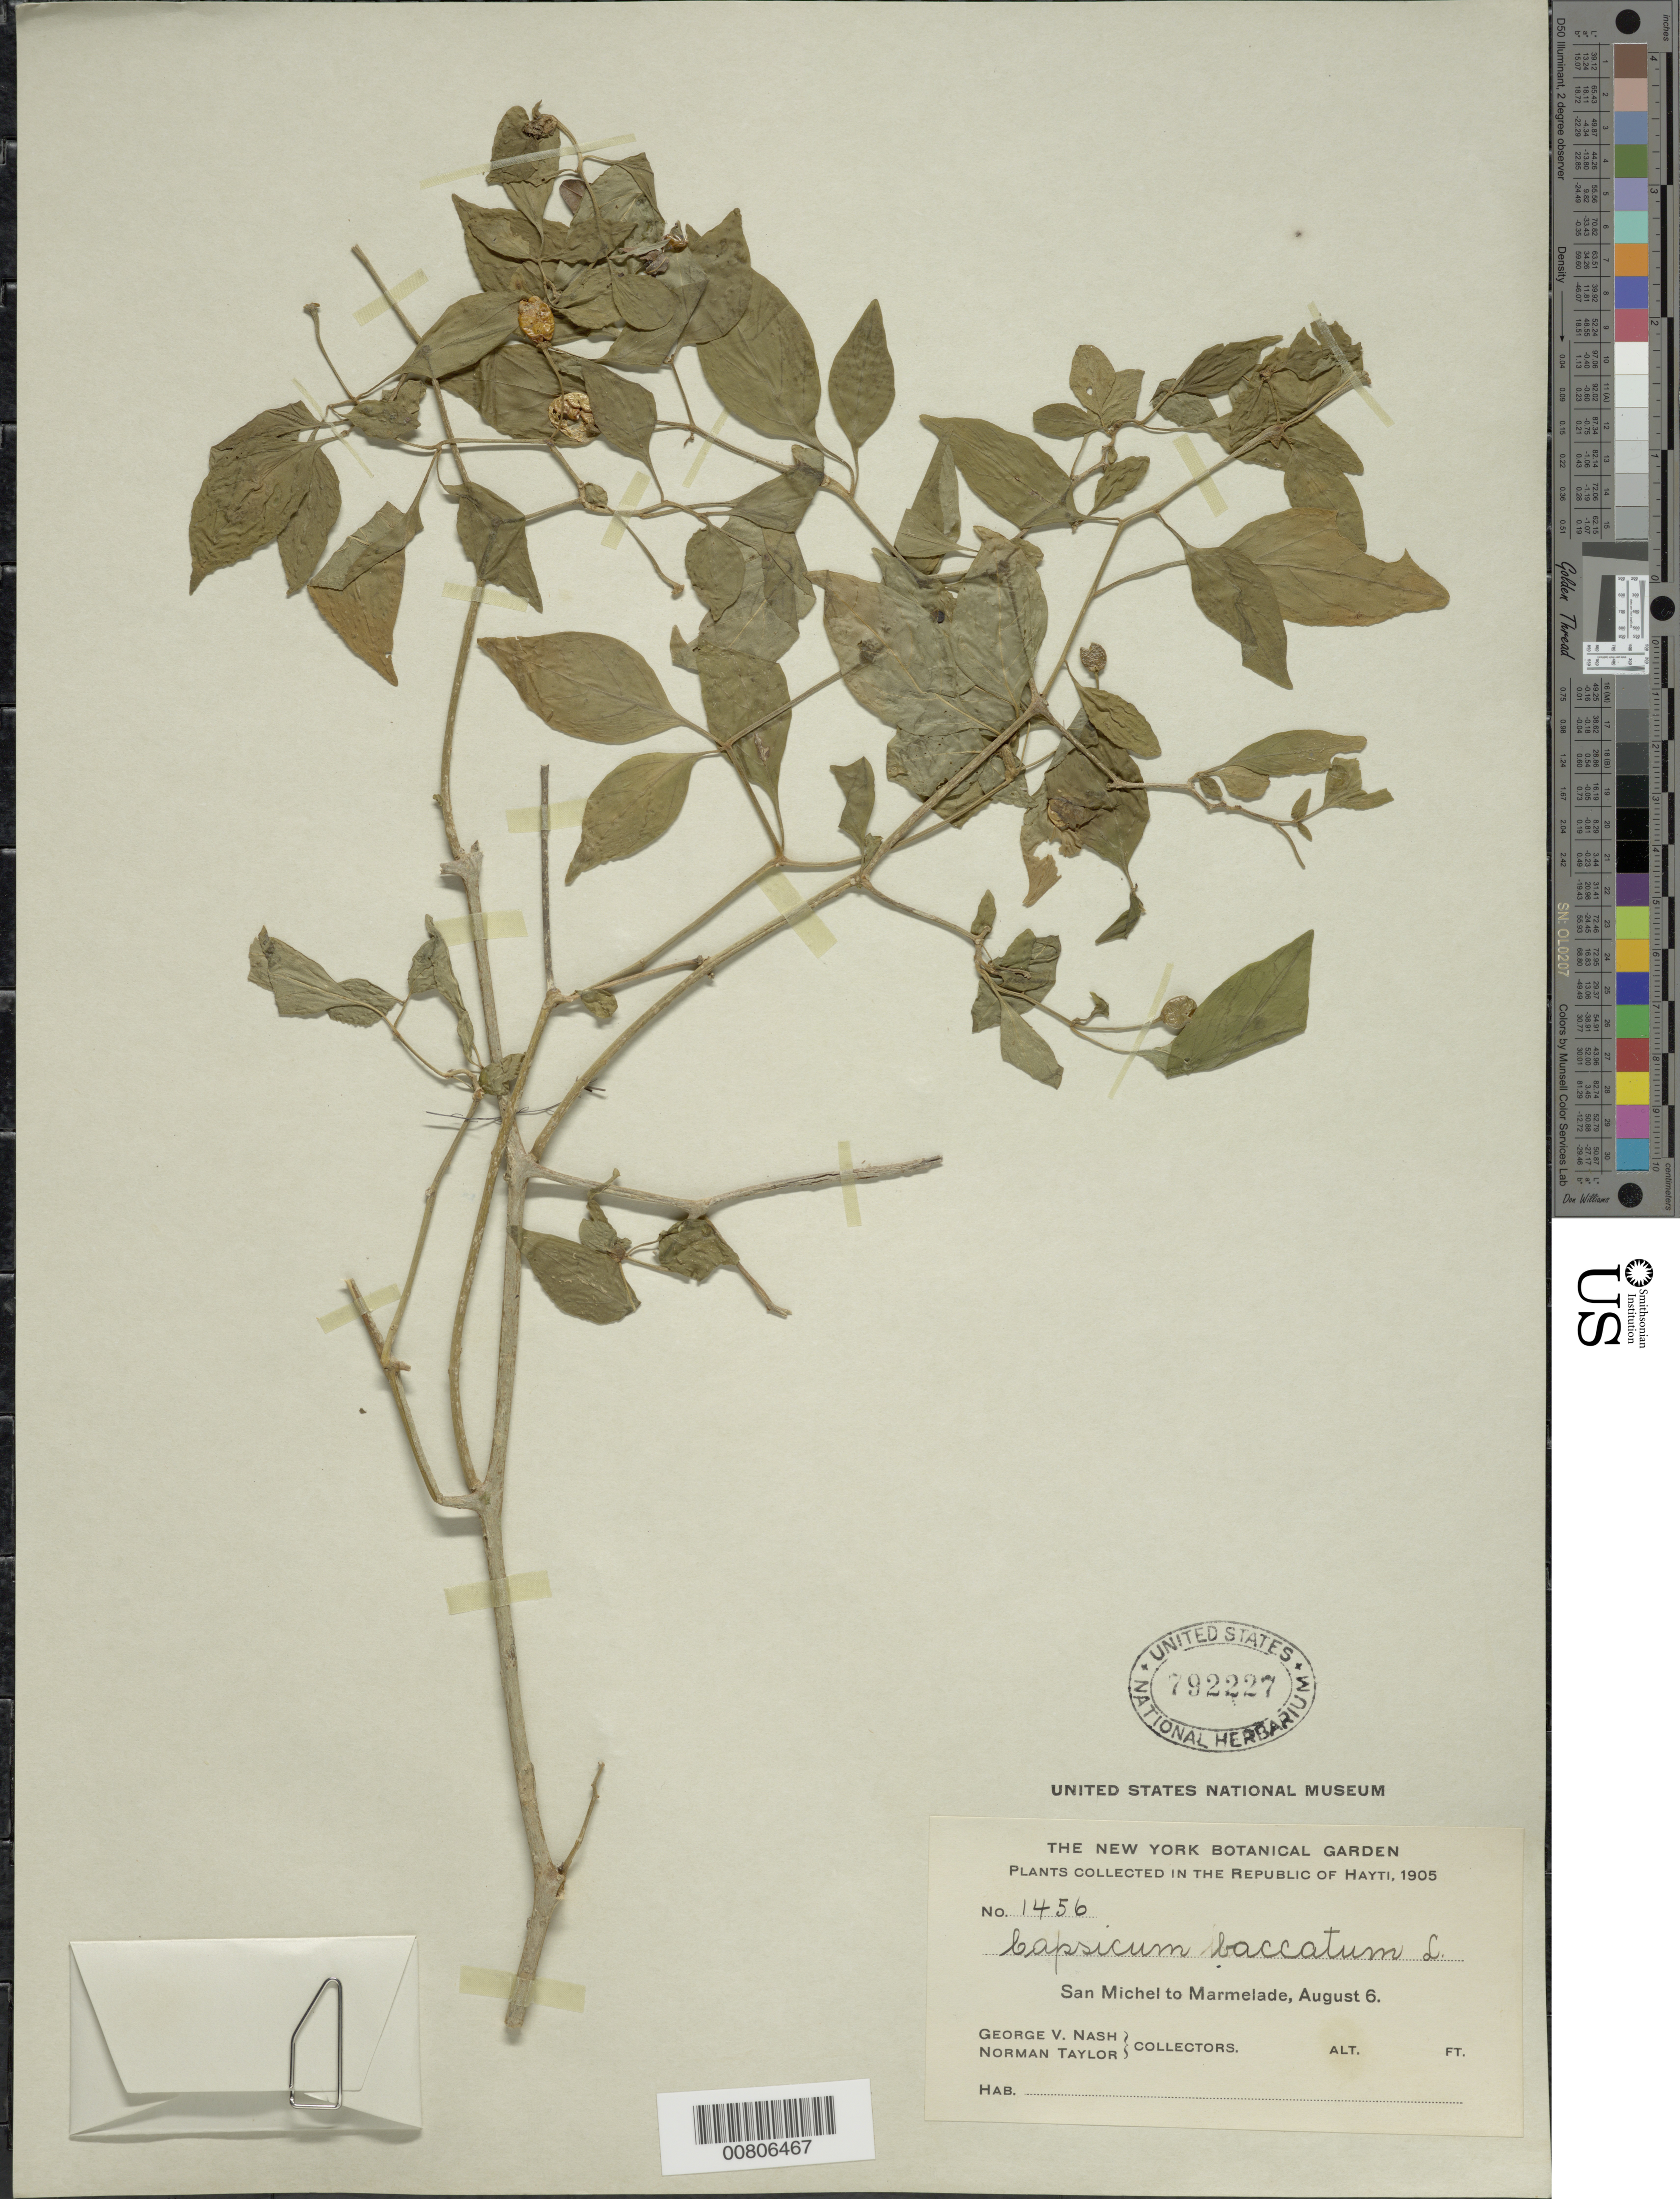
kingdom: Plantae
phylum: Tracheophyta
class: Magnoliopsida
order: Solanales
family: Solanaceae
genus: Capsicum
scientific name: Capsicum frutescens var. baccatum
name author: (L.) Irish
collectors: G. V. Nash & N. Taylor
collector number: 1456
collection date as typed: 06 Aug 1905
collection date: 1905-08-06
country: Haiti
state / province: Nord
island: Hispaniola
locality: San Michel to Marmelade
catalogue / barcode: US 792227